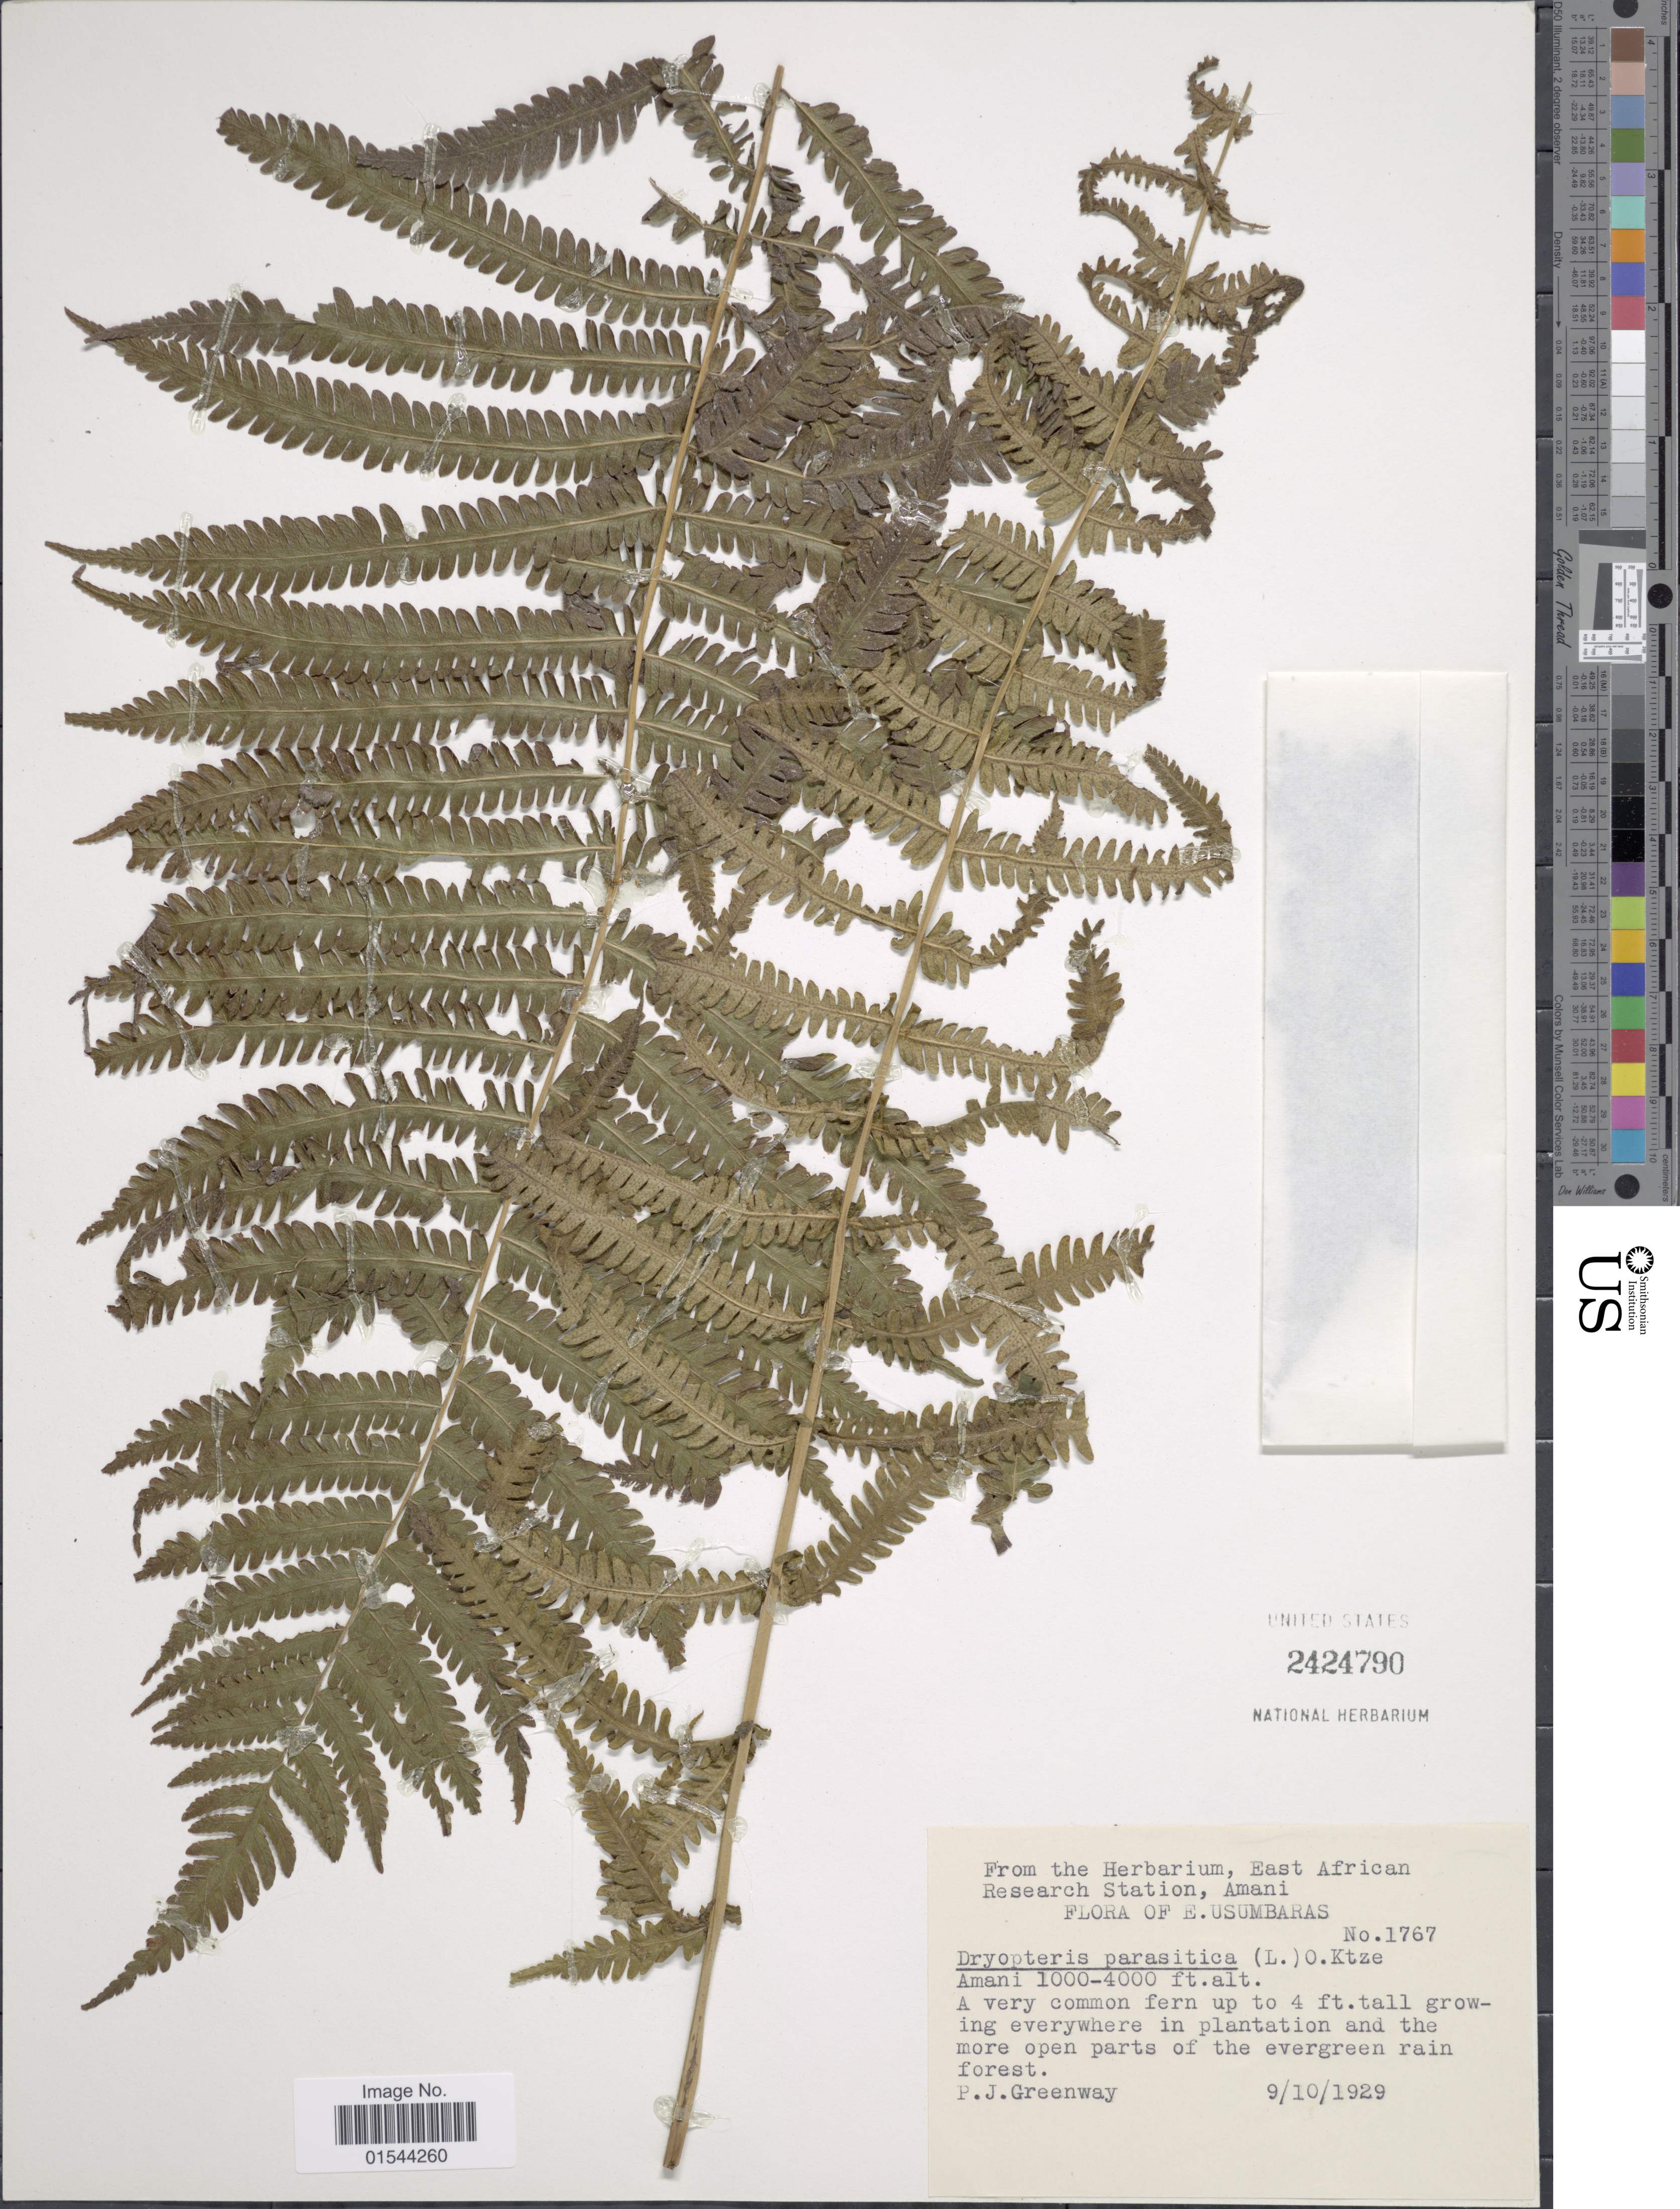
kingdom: Plantae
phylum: Tracheophyta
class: Polypodiopsida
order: Polypodiales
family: Thelypteridaceae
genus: Christella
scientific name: Christella parasitica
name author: (L.) H. Lév.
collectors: P. J. Greenway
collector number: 1767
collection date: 1929-10-09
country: Tanzania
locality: E. Usumbaras, Amani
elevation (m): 305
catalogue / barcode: US 2424790